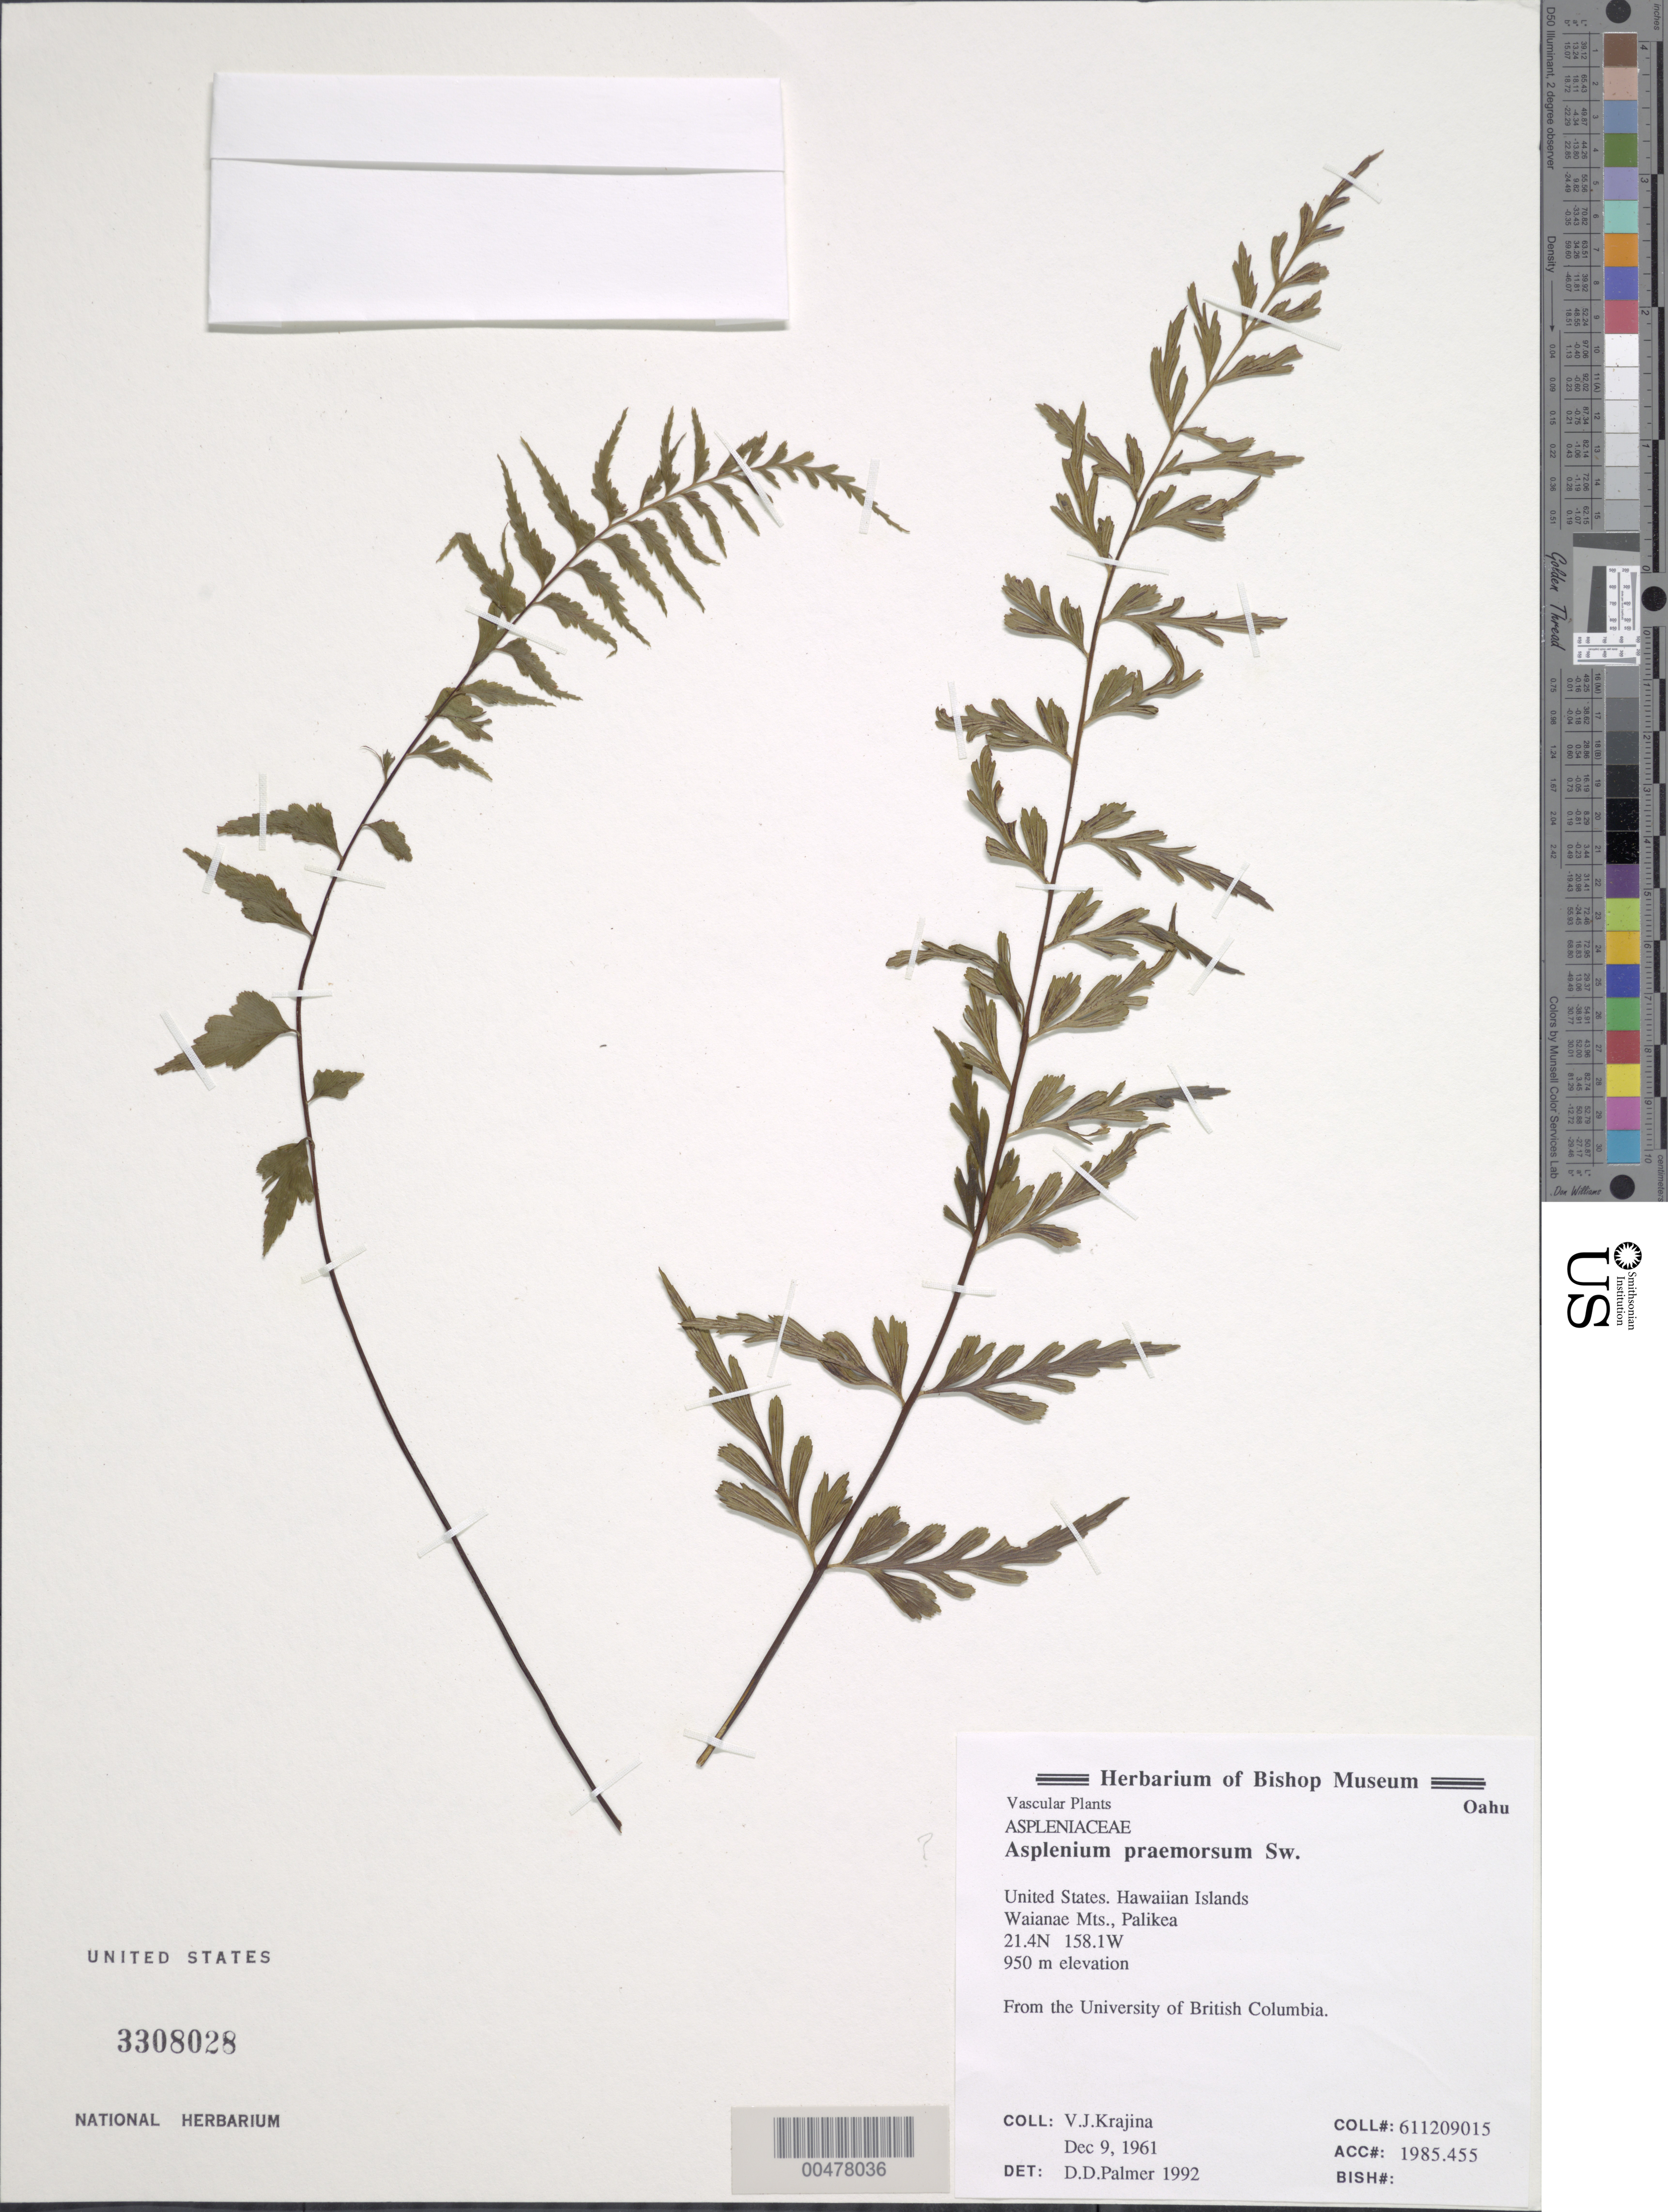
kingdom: Plantae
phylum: Tracheophyta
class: Polypodiopsida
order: Polypodiales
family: Aspleniaceae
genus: Asplenium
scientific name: Asplenium aethiopicum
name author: (Burm. f.) Bech.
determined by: Wagner, W. L., (BOT), Smithsonian Institution - National Museum of Natural History (UNITED STATES)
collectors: V. Krajina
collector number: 611209015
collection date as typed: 9 Dec 1961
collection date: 1961-12-09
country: United States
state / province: Hawaii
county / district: Honolulu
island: Oahu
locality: Waianae Mts, Palikea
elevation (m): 950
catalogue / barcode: US 3308028